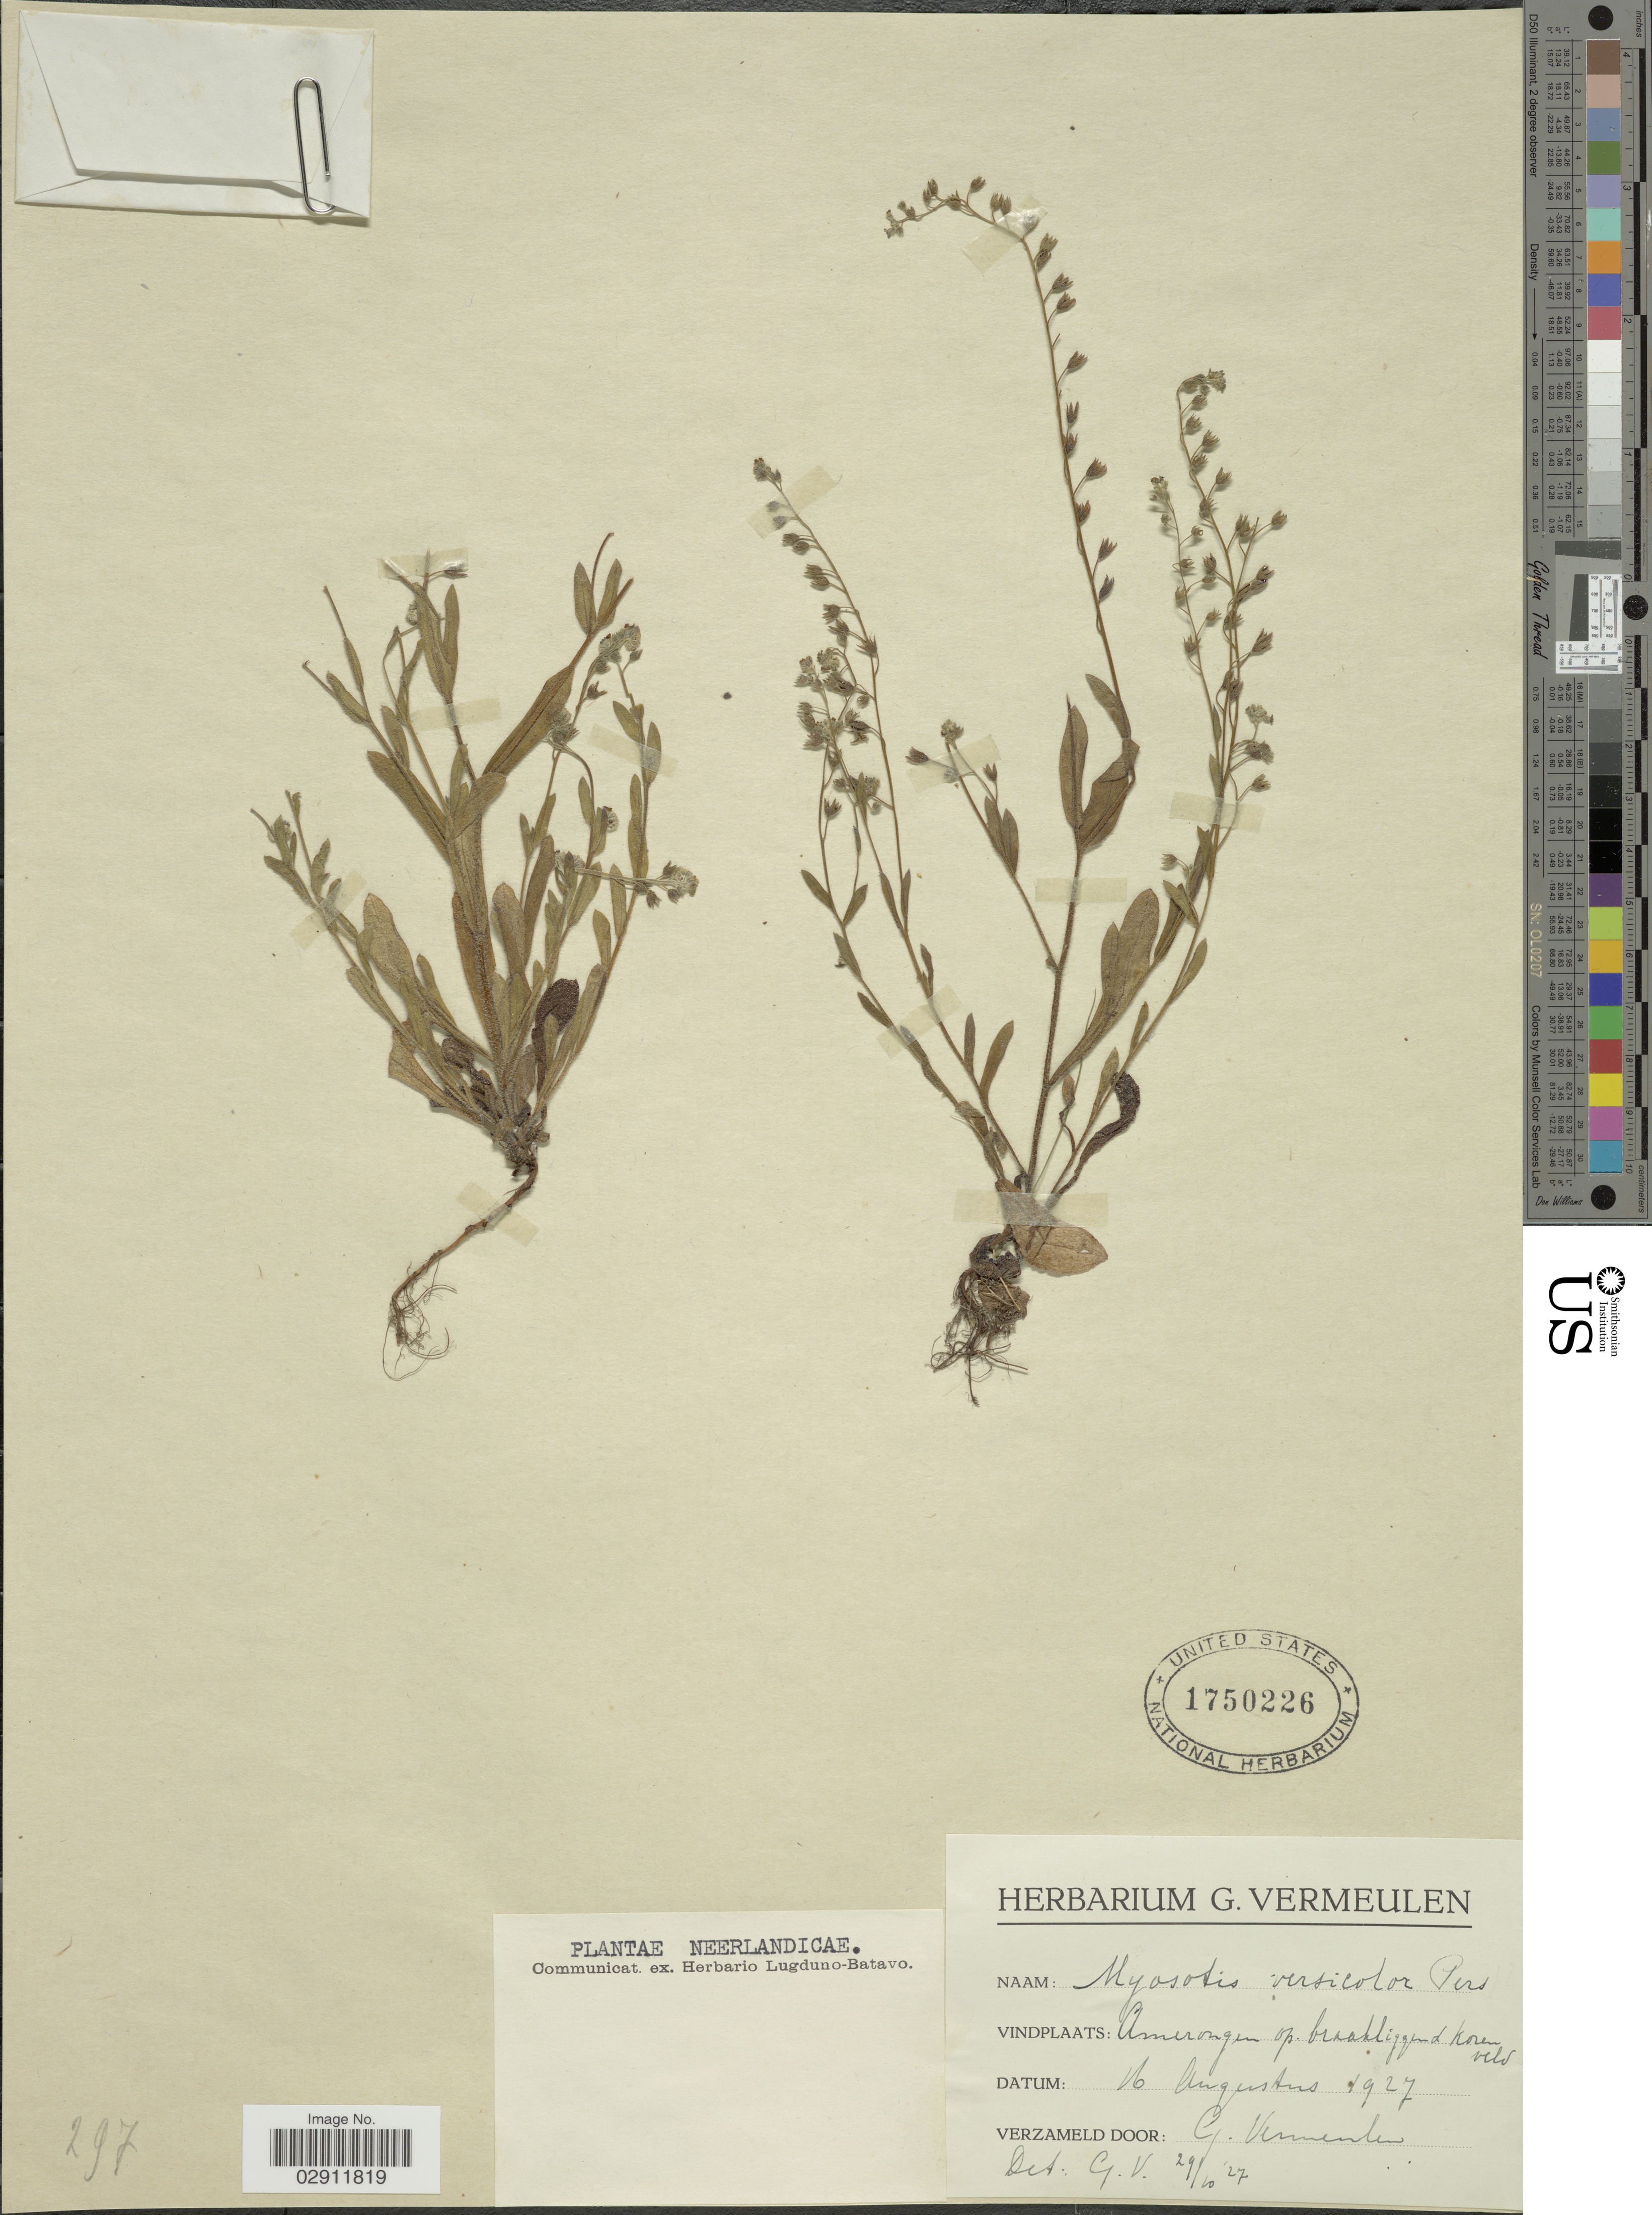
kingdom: Plantae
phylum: Tracheophyta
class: Magnoliopsida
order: Boraginales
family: Boraginaceae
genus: Myosotis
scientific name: Myosotis versicolor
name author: Sm.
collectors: G. Vermeulen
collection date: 1927-08-16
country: Netherlands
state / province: Utrecht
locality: Amerongen op braakliggend korenveld.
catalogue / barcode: US 1750226